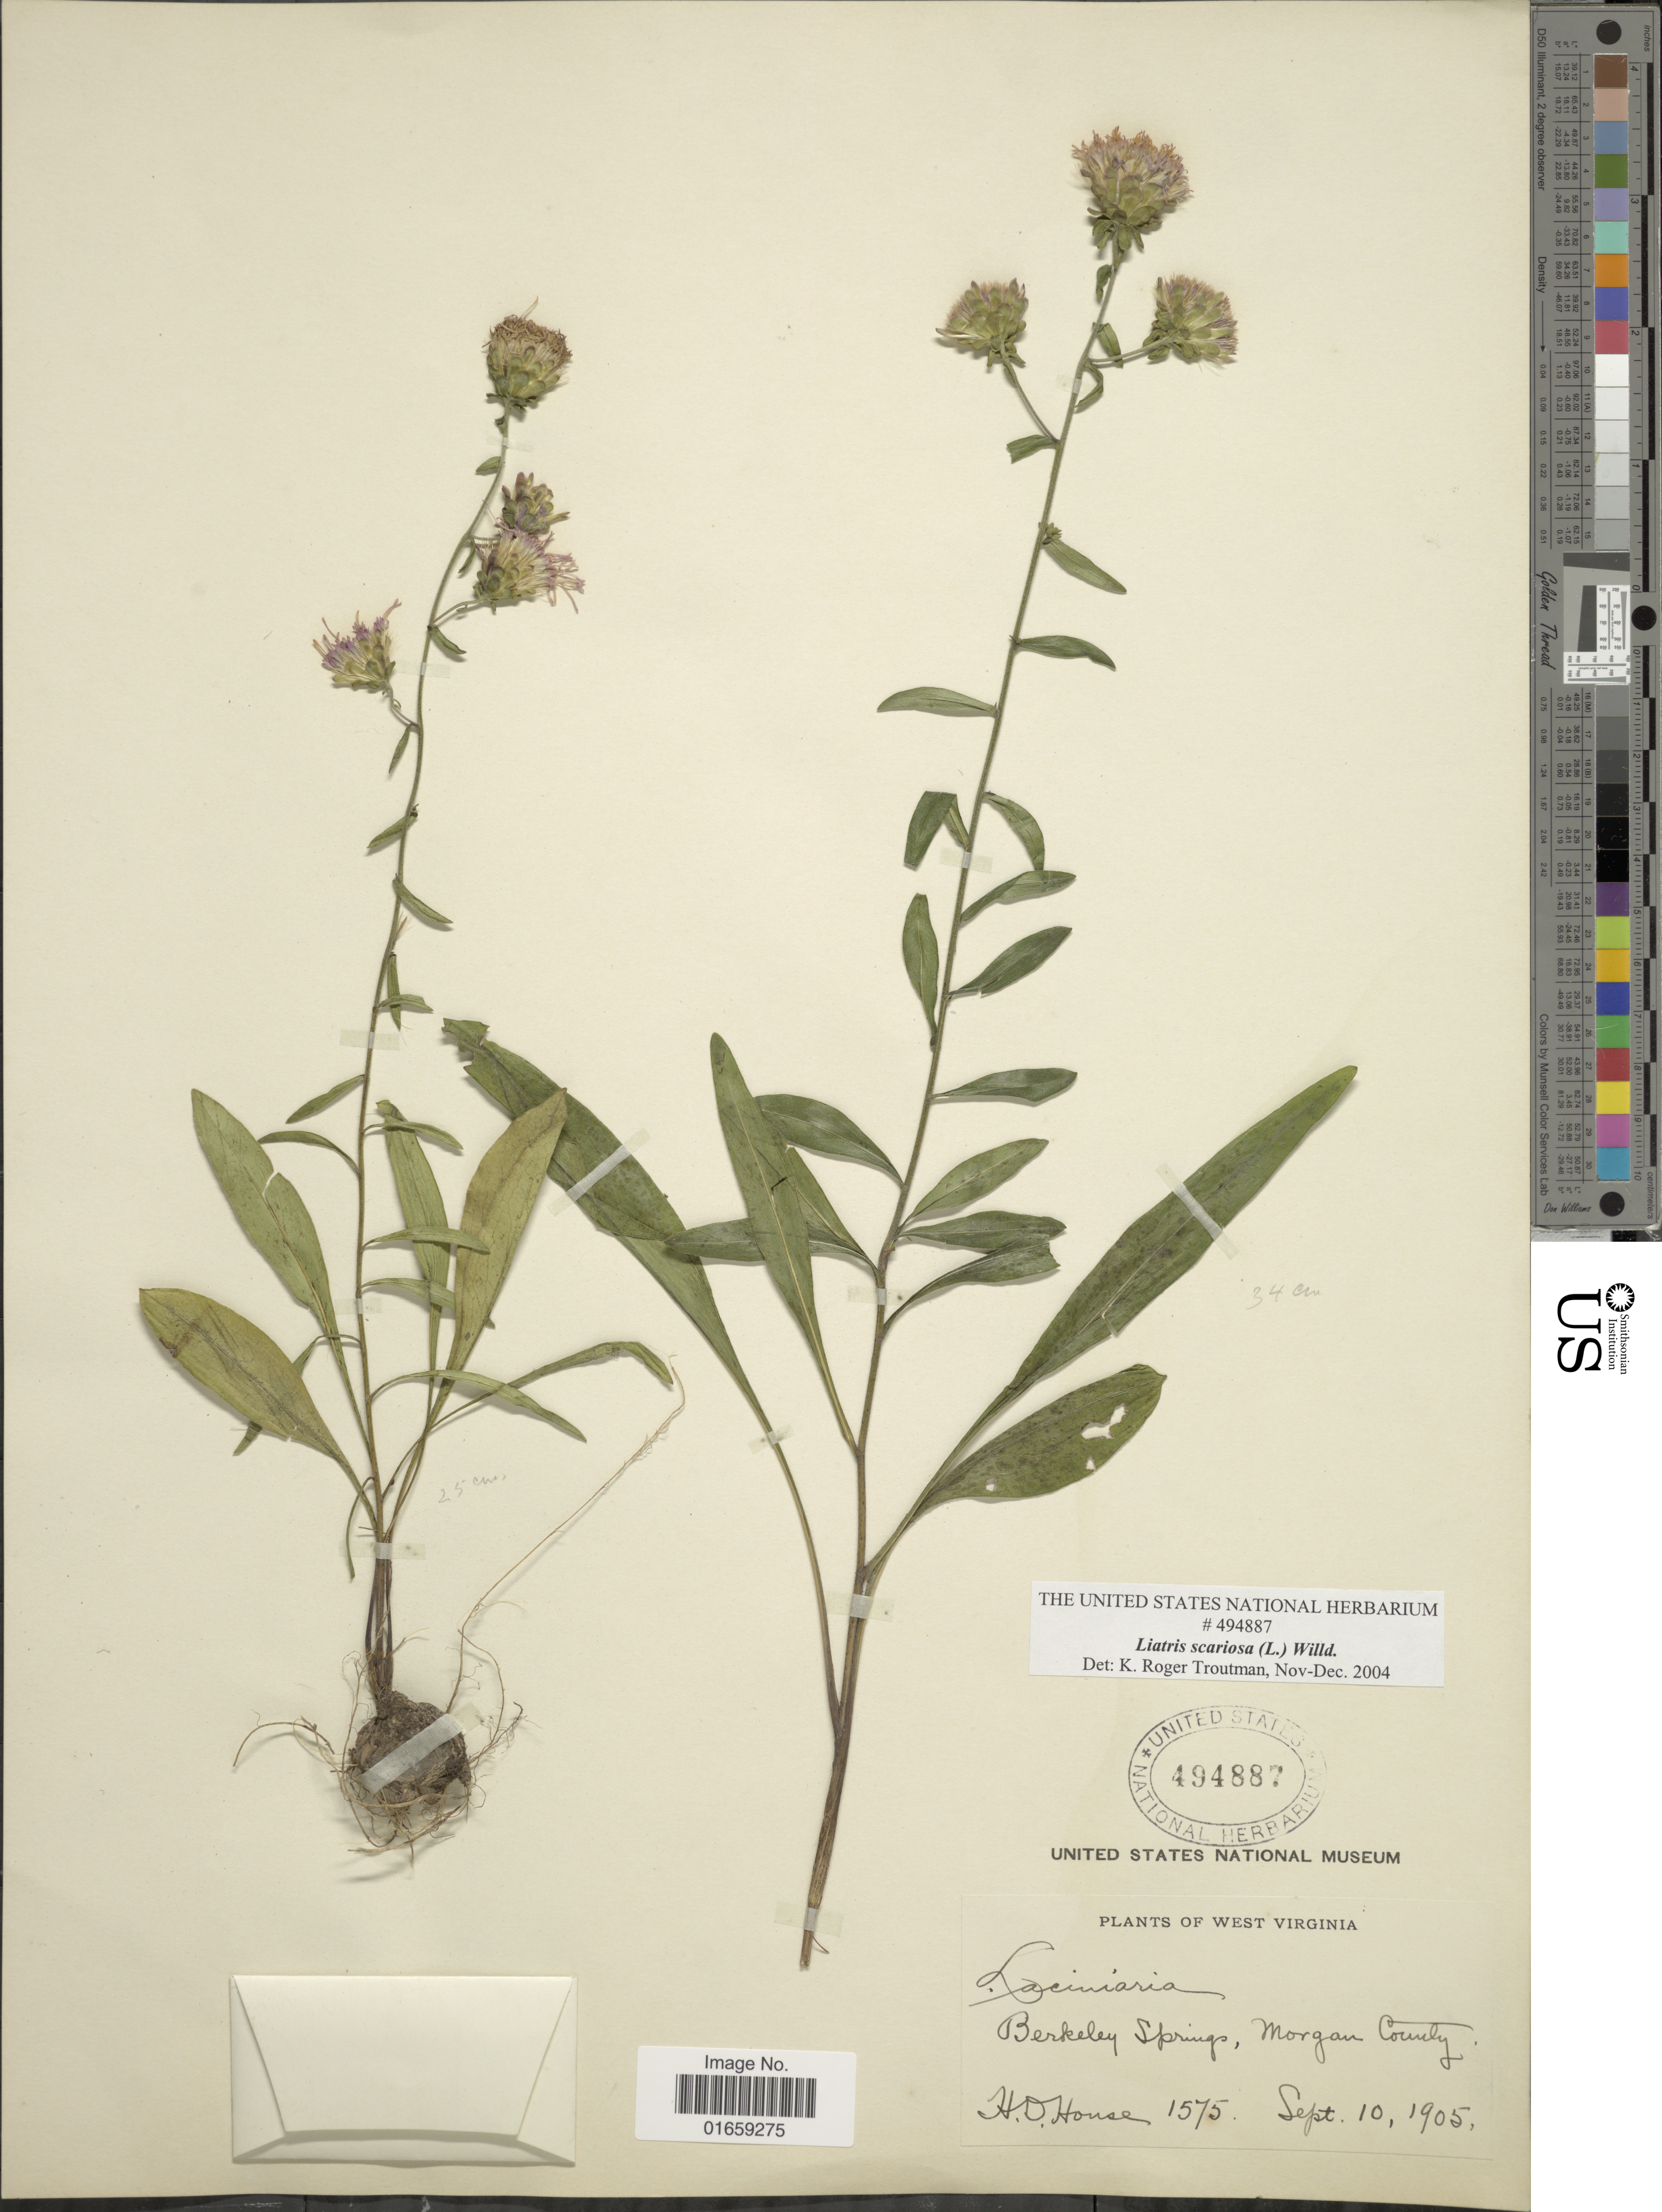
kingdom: Plantae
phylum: Tracheophyta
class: Magnoliopsida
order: Asterales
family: Asteraceae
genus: Liatris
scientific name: Liatris scariosa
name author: (L.) Willd.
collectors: H. D. House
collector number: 1575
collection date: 1905-09-10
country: United States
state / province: West Virginia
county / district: Morgan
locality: Berkeley Springs, Morgan County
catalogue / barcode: US 494887